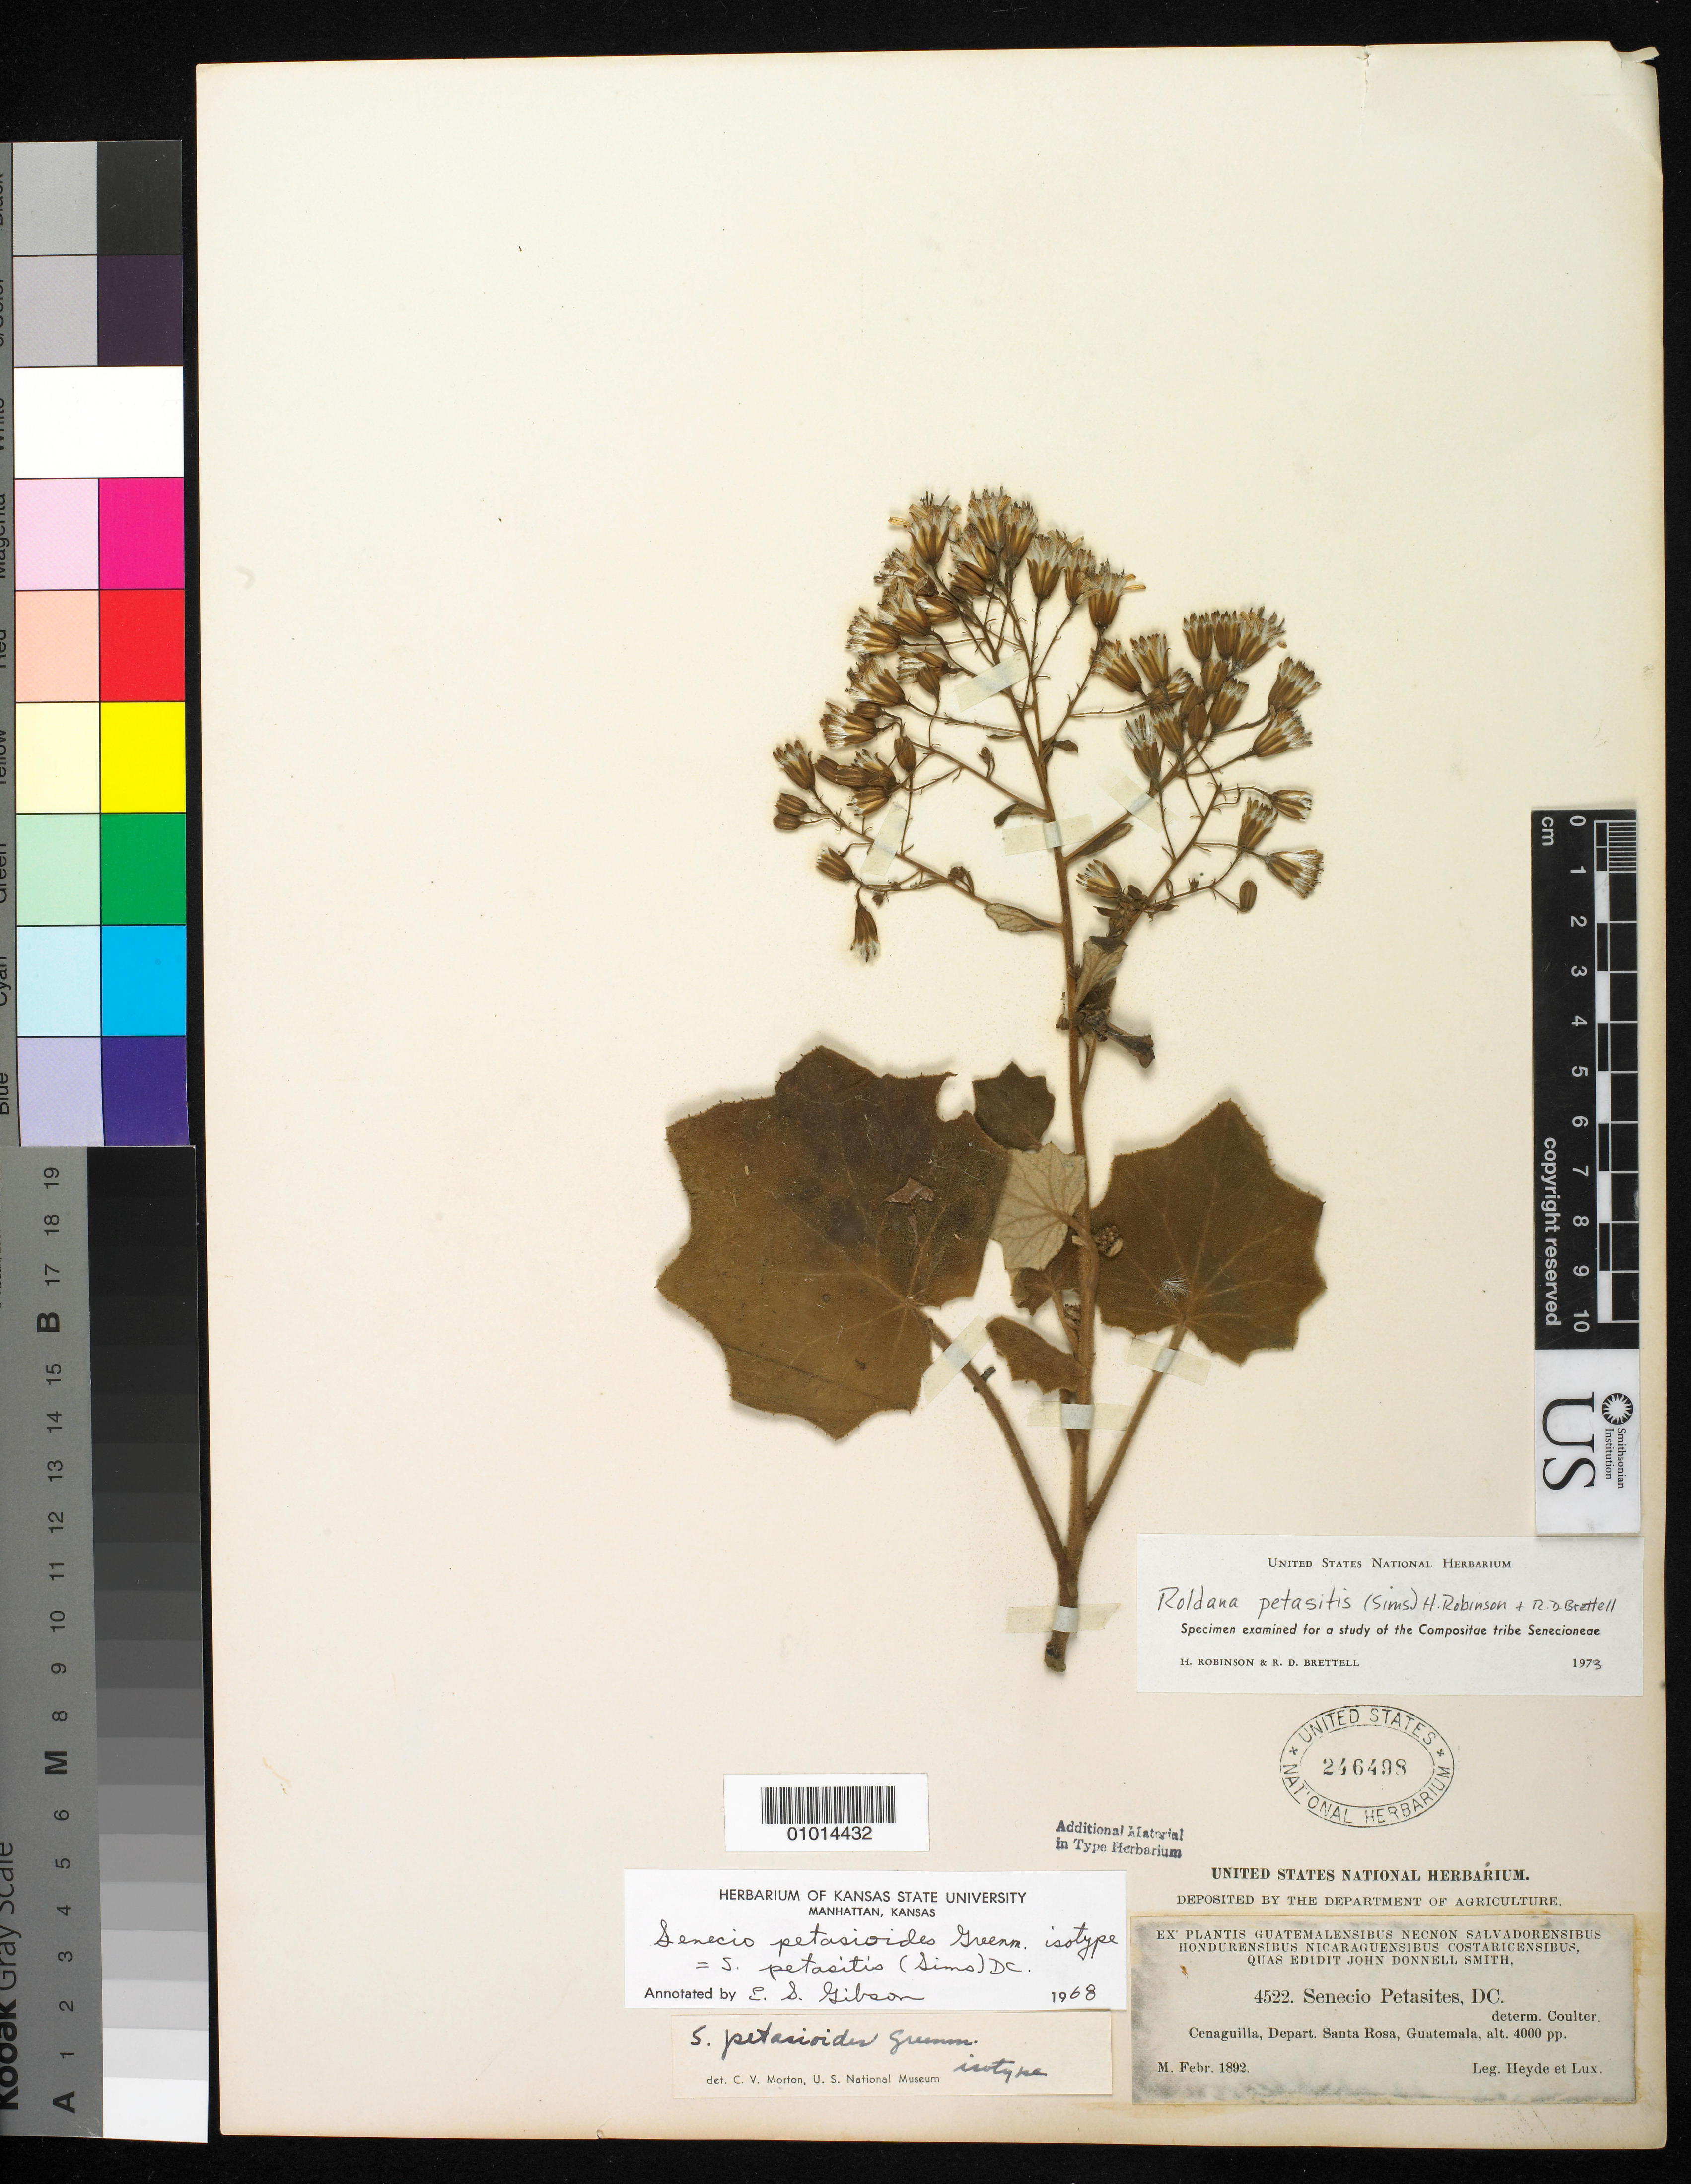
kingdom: Plantae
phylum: Tracheophyta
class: Magnoliopsida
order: Asterales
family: Asteraceae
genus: Senecio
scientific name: Senecio petasioides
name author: Greenm. ex Donn. Sm.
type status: Isotype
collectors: E. T. Heyde & E. Lux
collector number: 4522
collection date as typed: Feb 1892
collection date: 1892-02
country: Guatemala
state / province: Santa Rosa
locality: Cenaguilla.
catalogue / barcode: US 246498